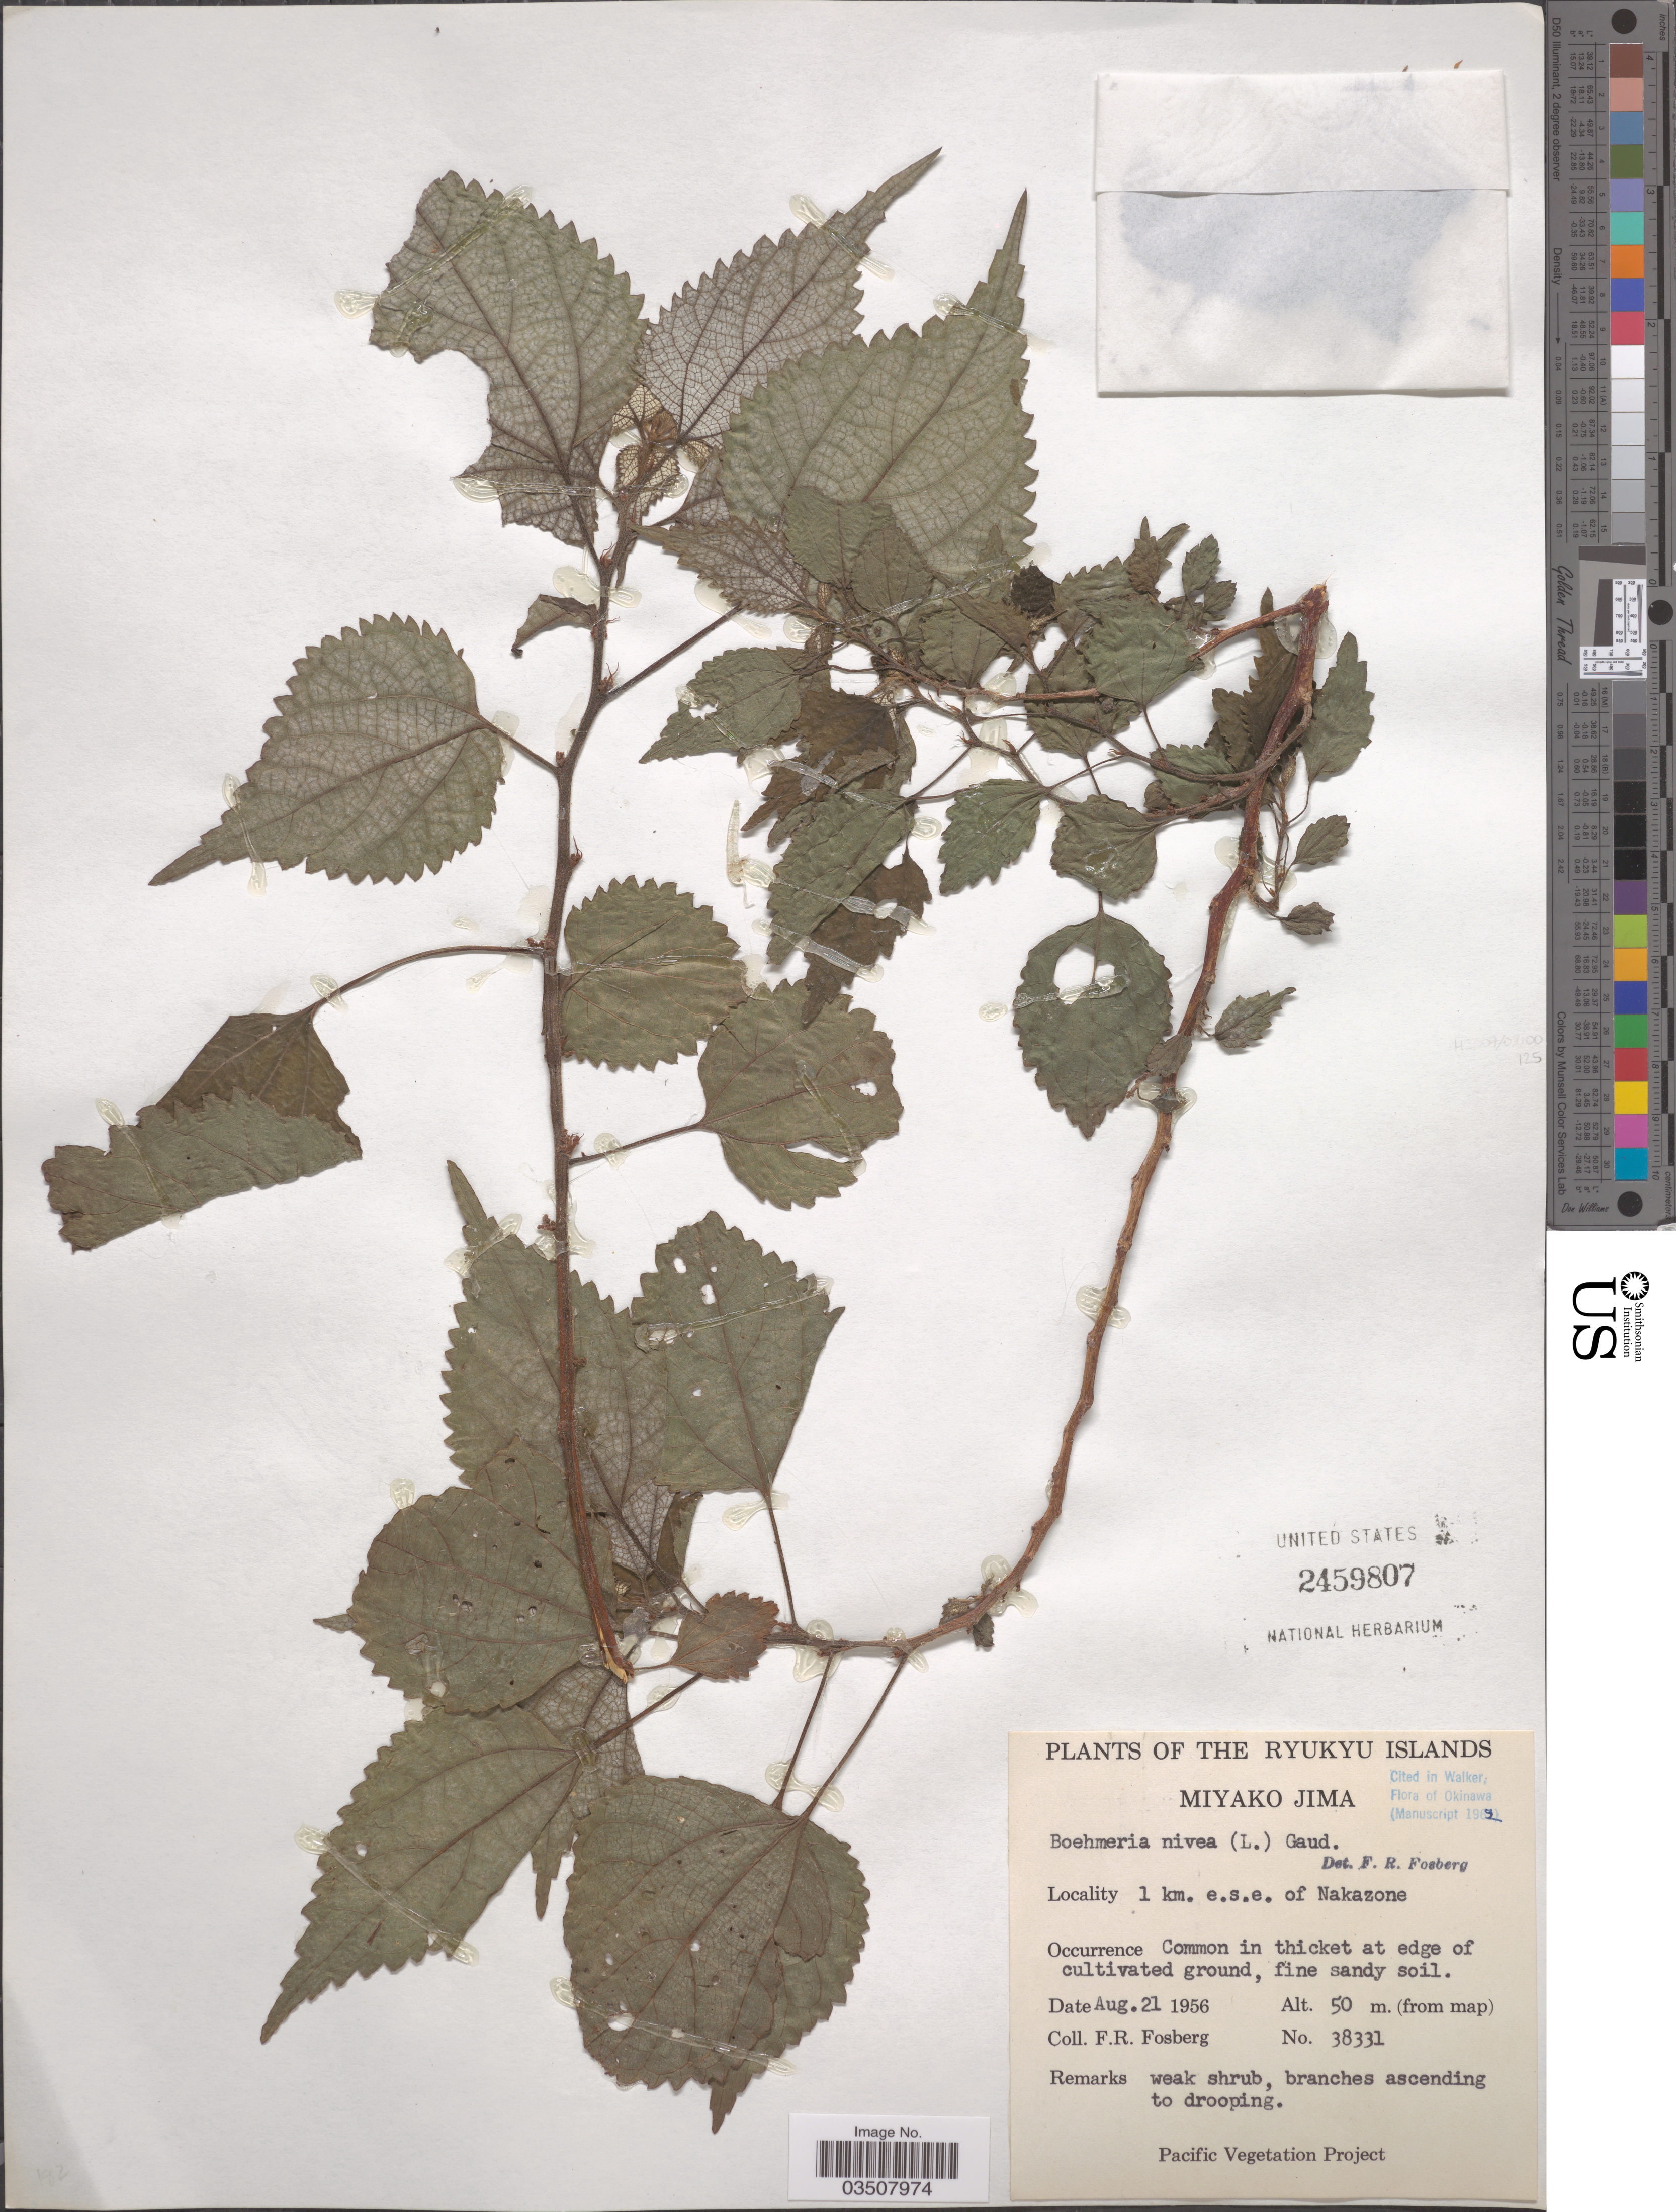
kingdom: Plantae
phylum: Tracheophyta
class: Magnoliopsida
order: Rosales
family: Urticaceae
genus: Boehmeria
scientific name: Boehmeria nivea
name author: (L.) Gaudich.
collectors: F. R. Fosberg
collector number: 38331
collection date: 1956-08-21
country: Japan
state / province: Okinawa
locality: The Ryukyu Islands. Miyako Jima. 1 km. e.s.e. of Nakazone.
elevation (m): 50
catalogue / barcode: US 2459807